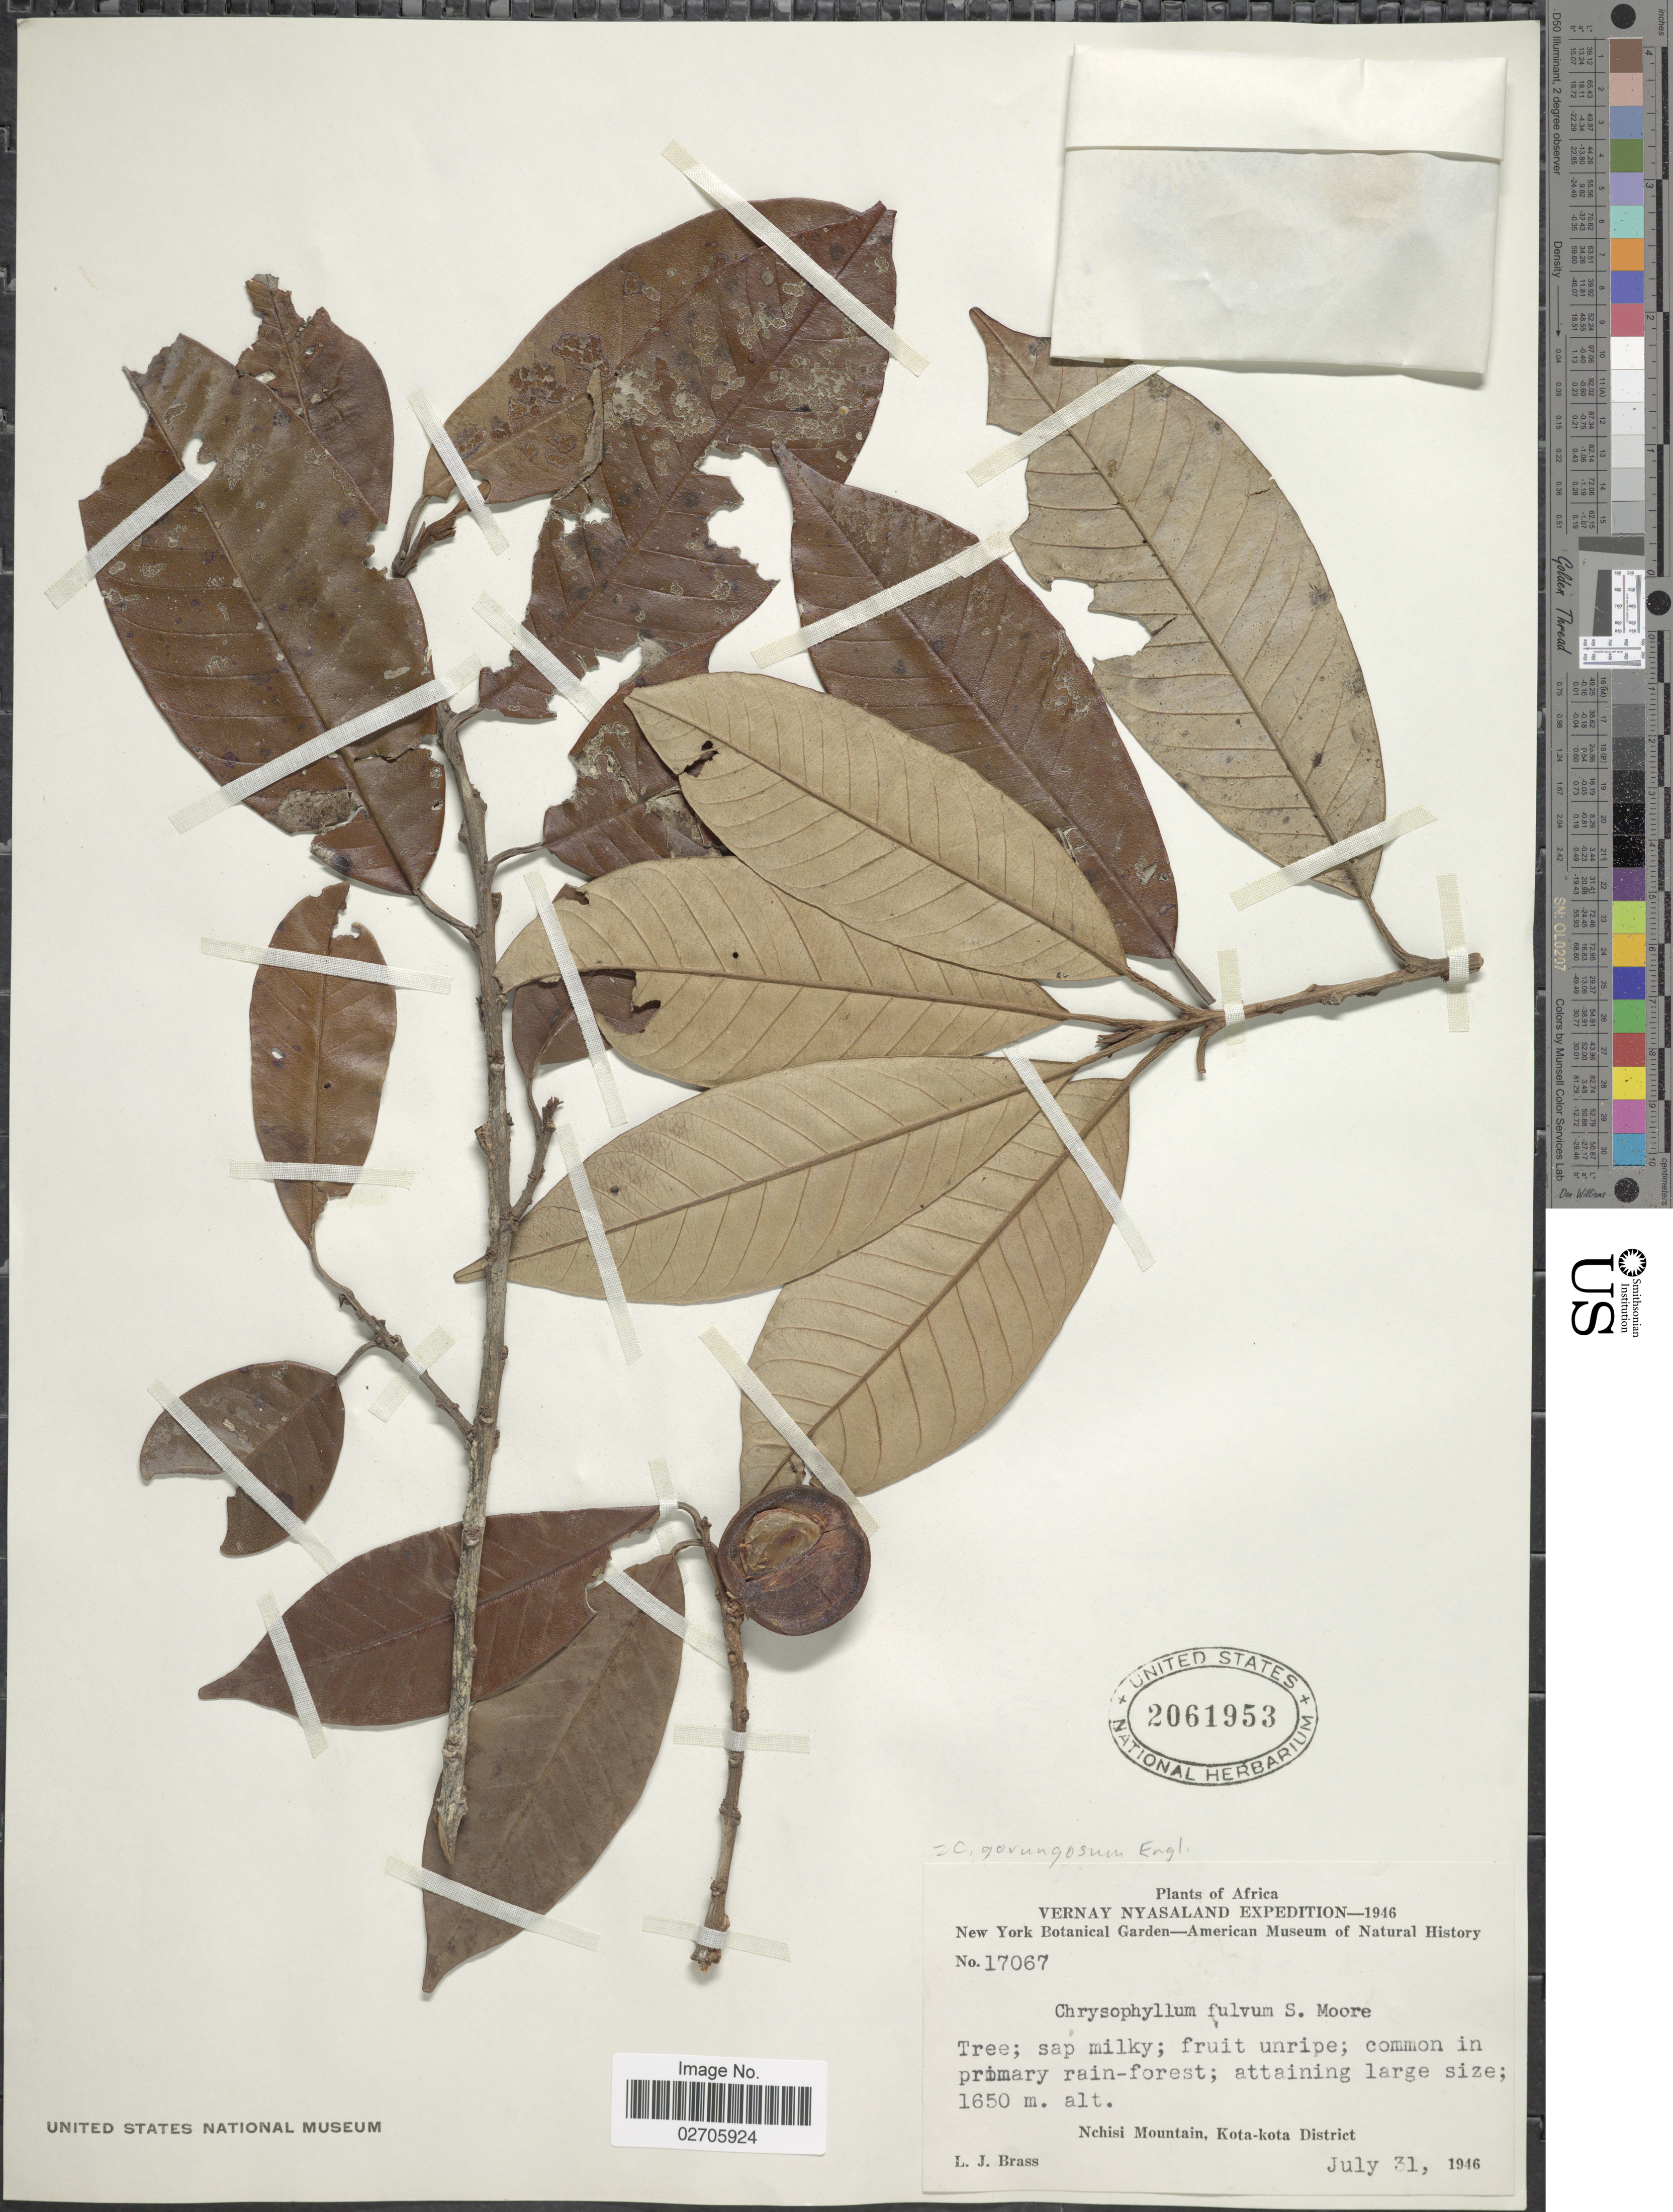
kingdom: Plantae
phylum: Tracheophyta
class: Magnoliopsida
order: Ericales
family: Sapotaceae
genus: Chrysophyllum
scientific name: Chrysophyllum gorungusanum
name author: Engl.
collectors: L. J. Brass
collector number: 17067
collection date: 1946-07-31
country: Malawi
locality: Vernay Nyasaland, common in primary rain-forest; Nchisi Mountain, Kota-Kota District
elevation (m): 1650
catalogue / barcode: US 2061953